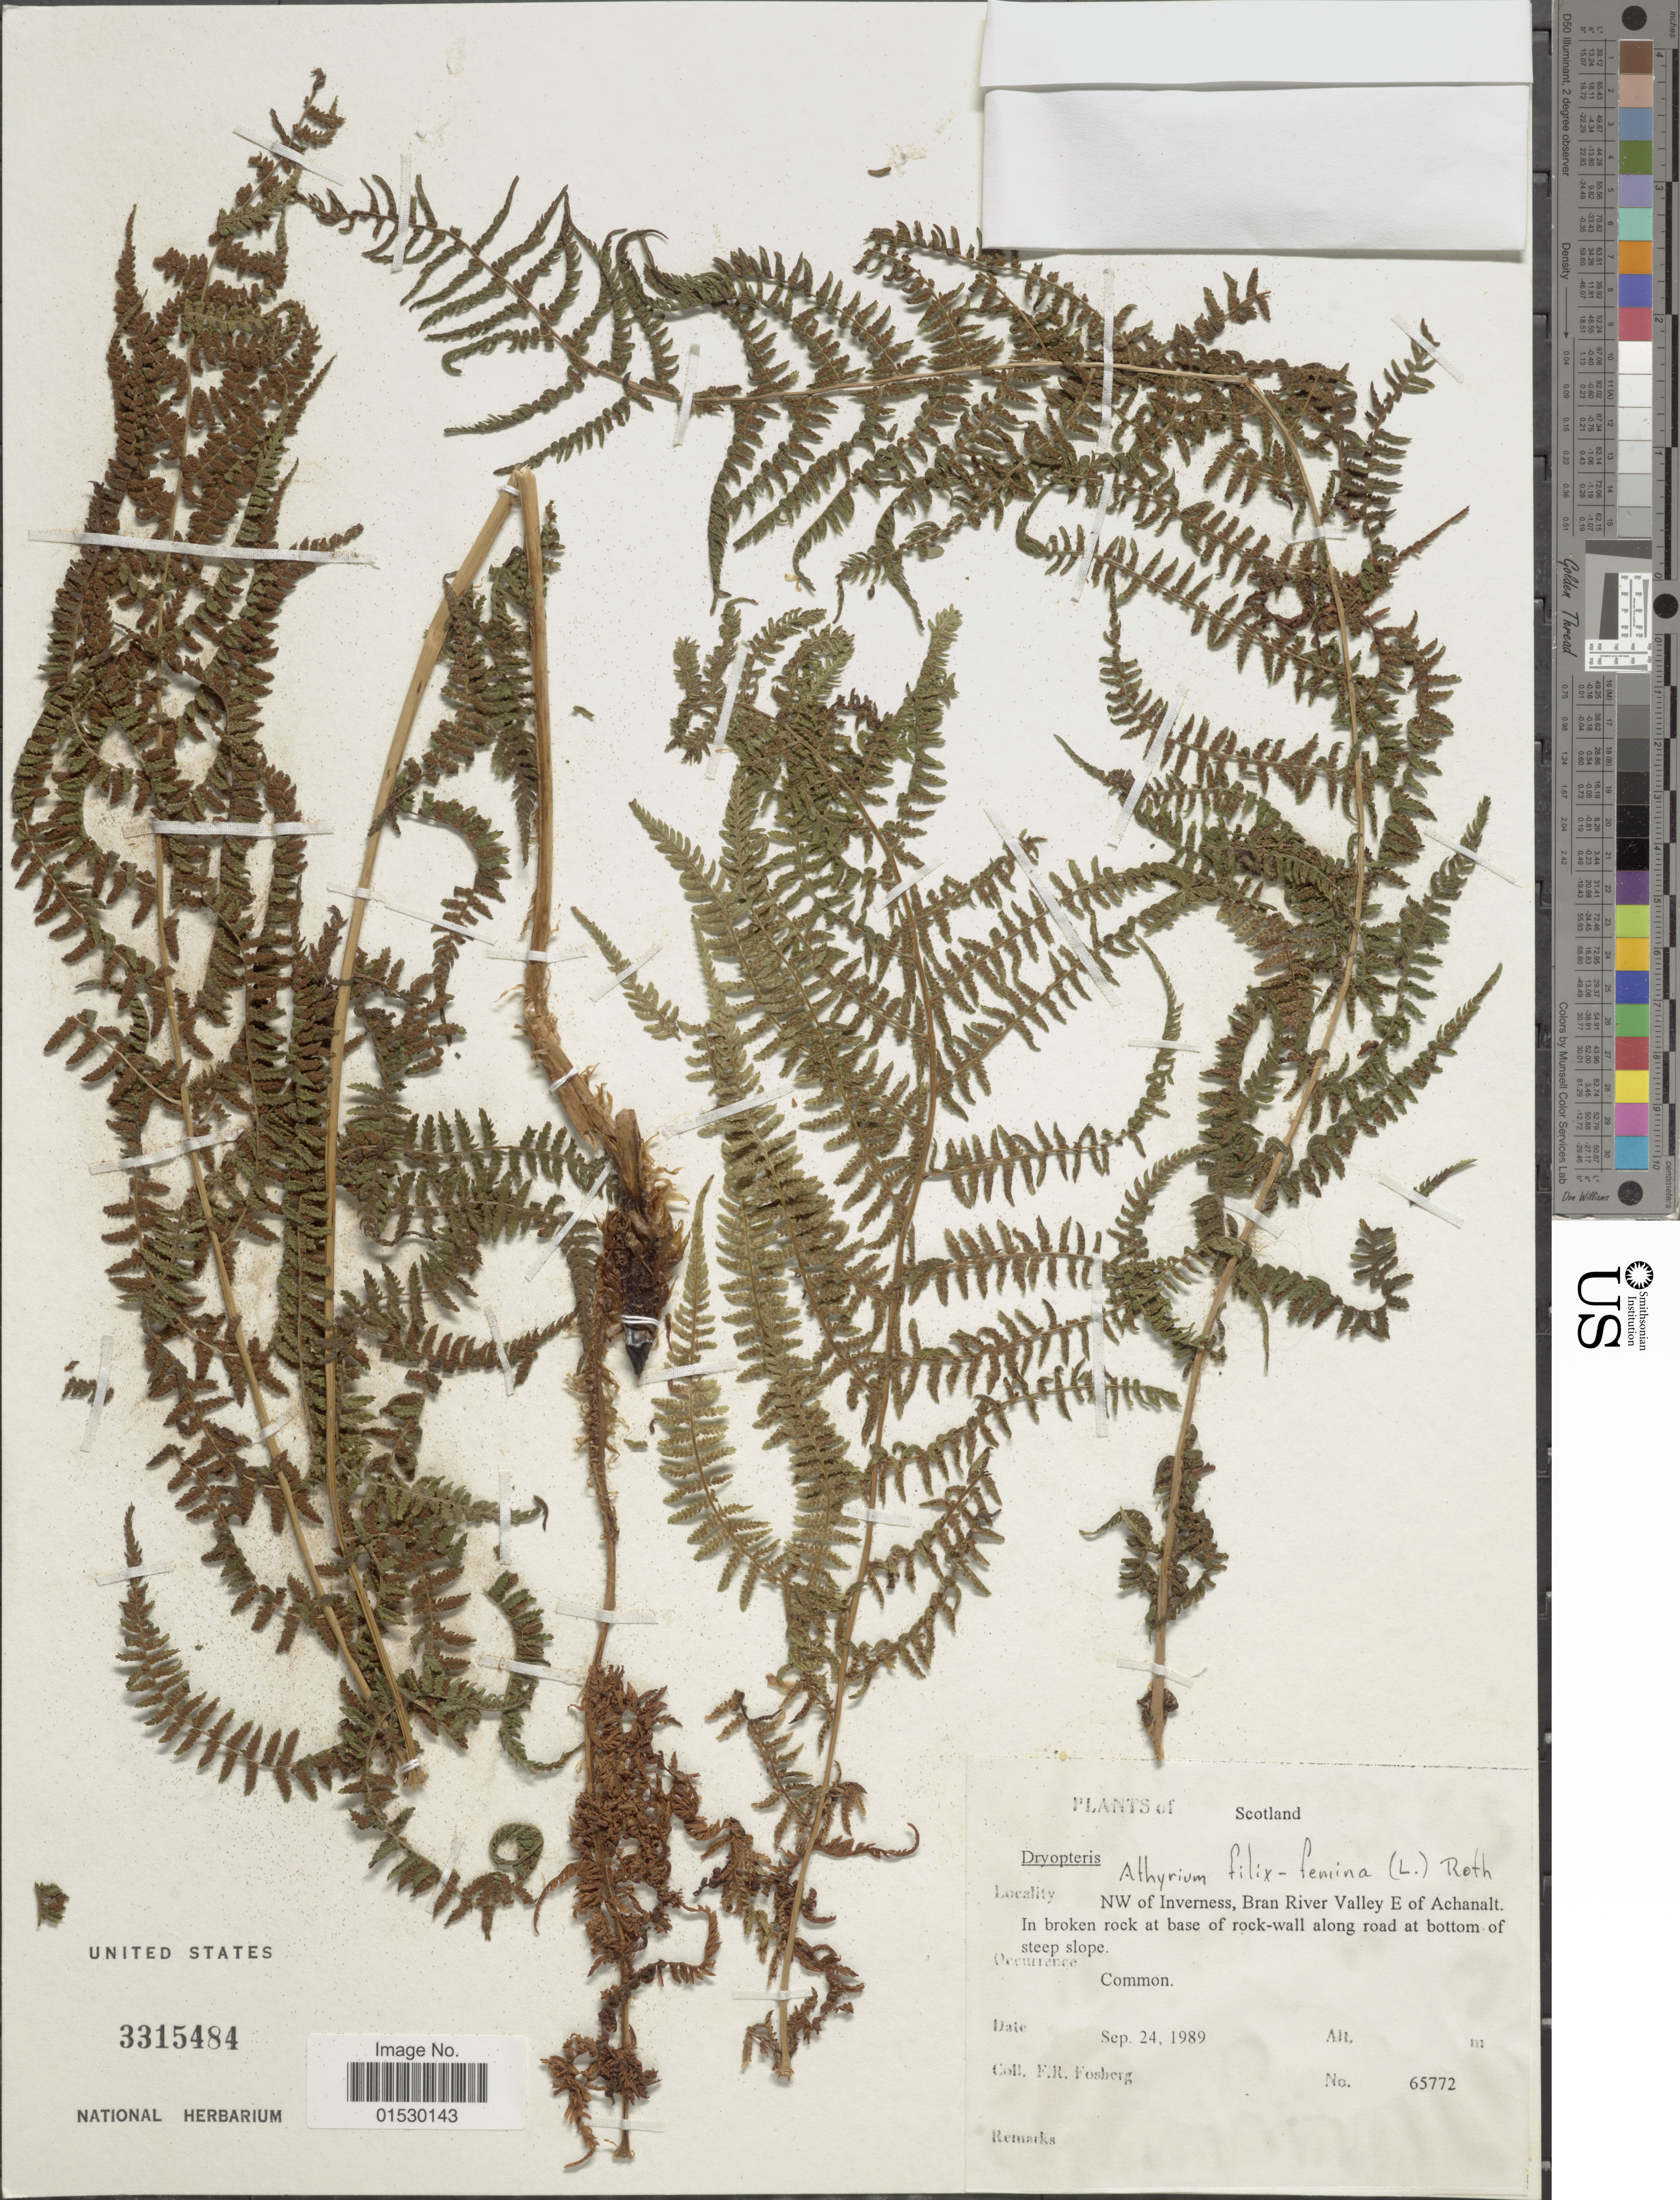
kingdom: Plantae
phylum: Tracheophyta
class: Polypodiopsida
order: Polypodiales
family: Athyriaceae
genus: Athyrium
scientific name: Athyrium filix-femina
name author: (L.) Roth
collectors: F. R. Fosberg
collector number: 65772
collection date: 1989-09-24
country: United Kingdom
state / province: Scotland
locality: Scotland, NW of Inverness, Bran River Valley E of Achanalt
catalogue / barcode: US 3315484